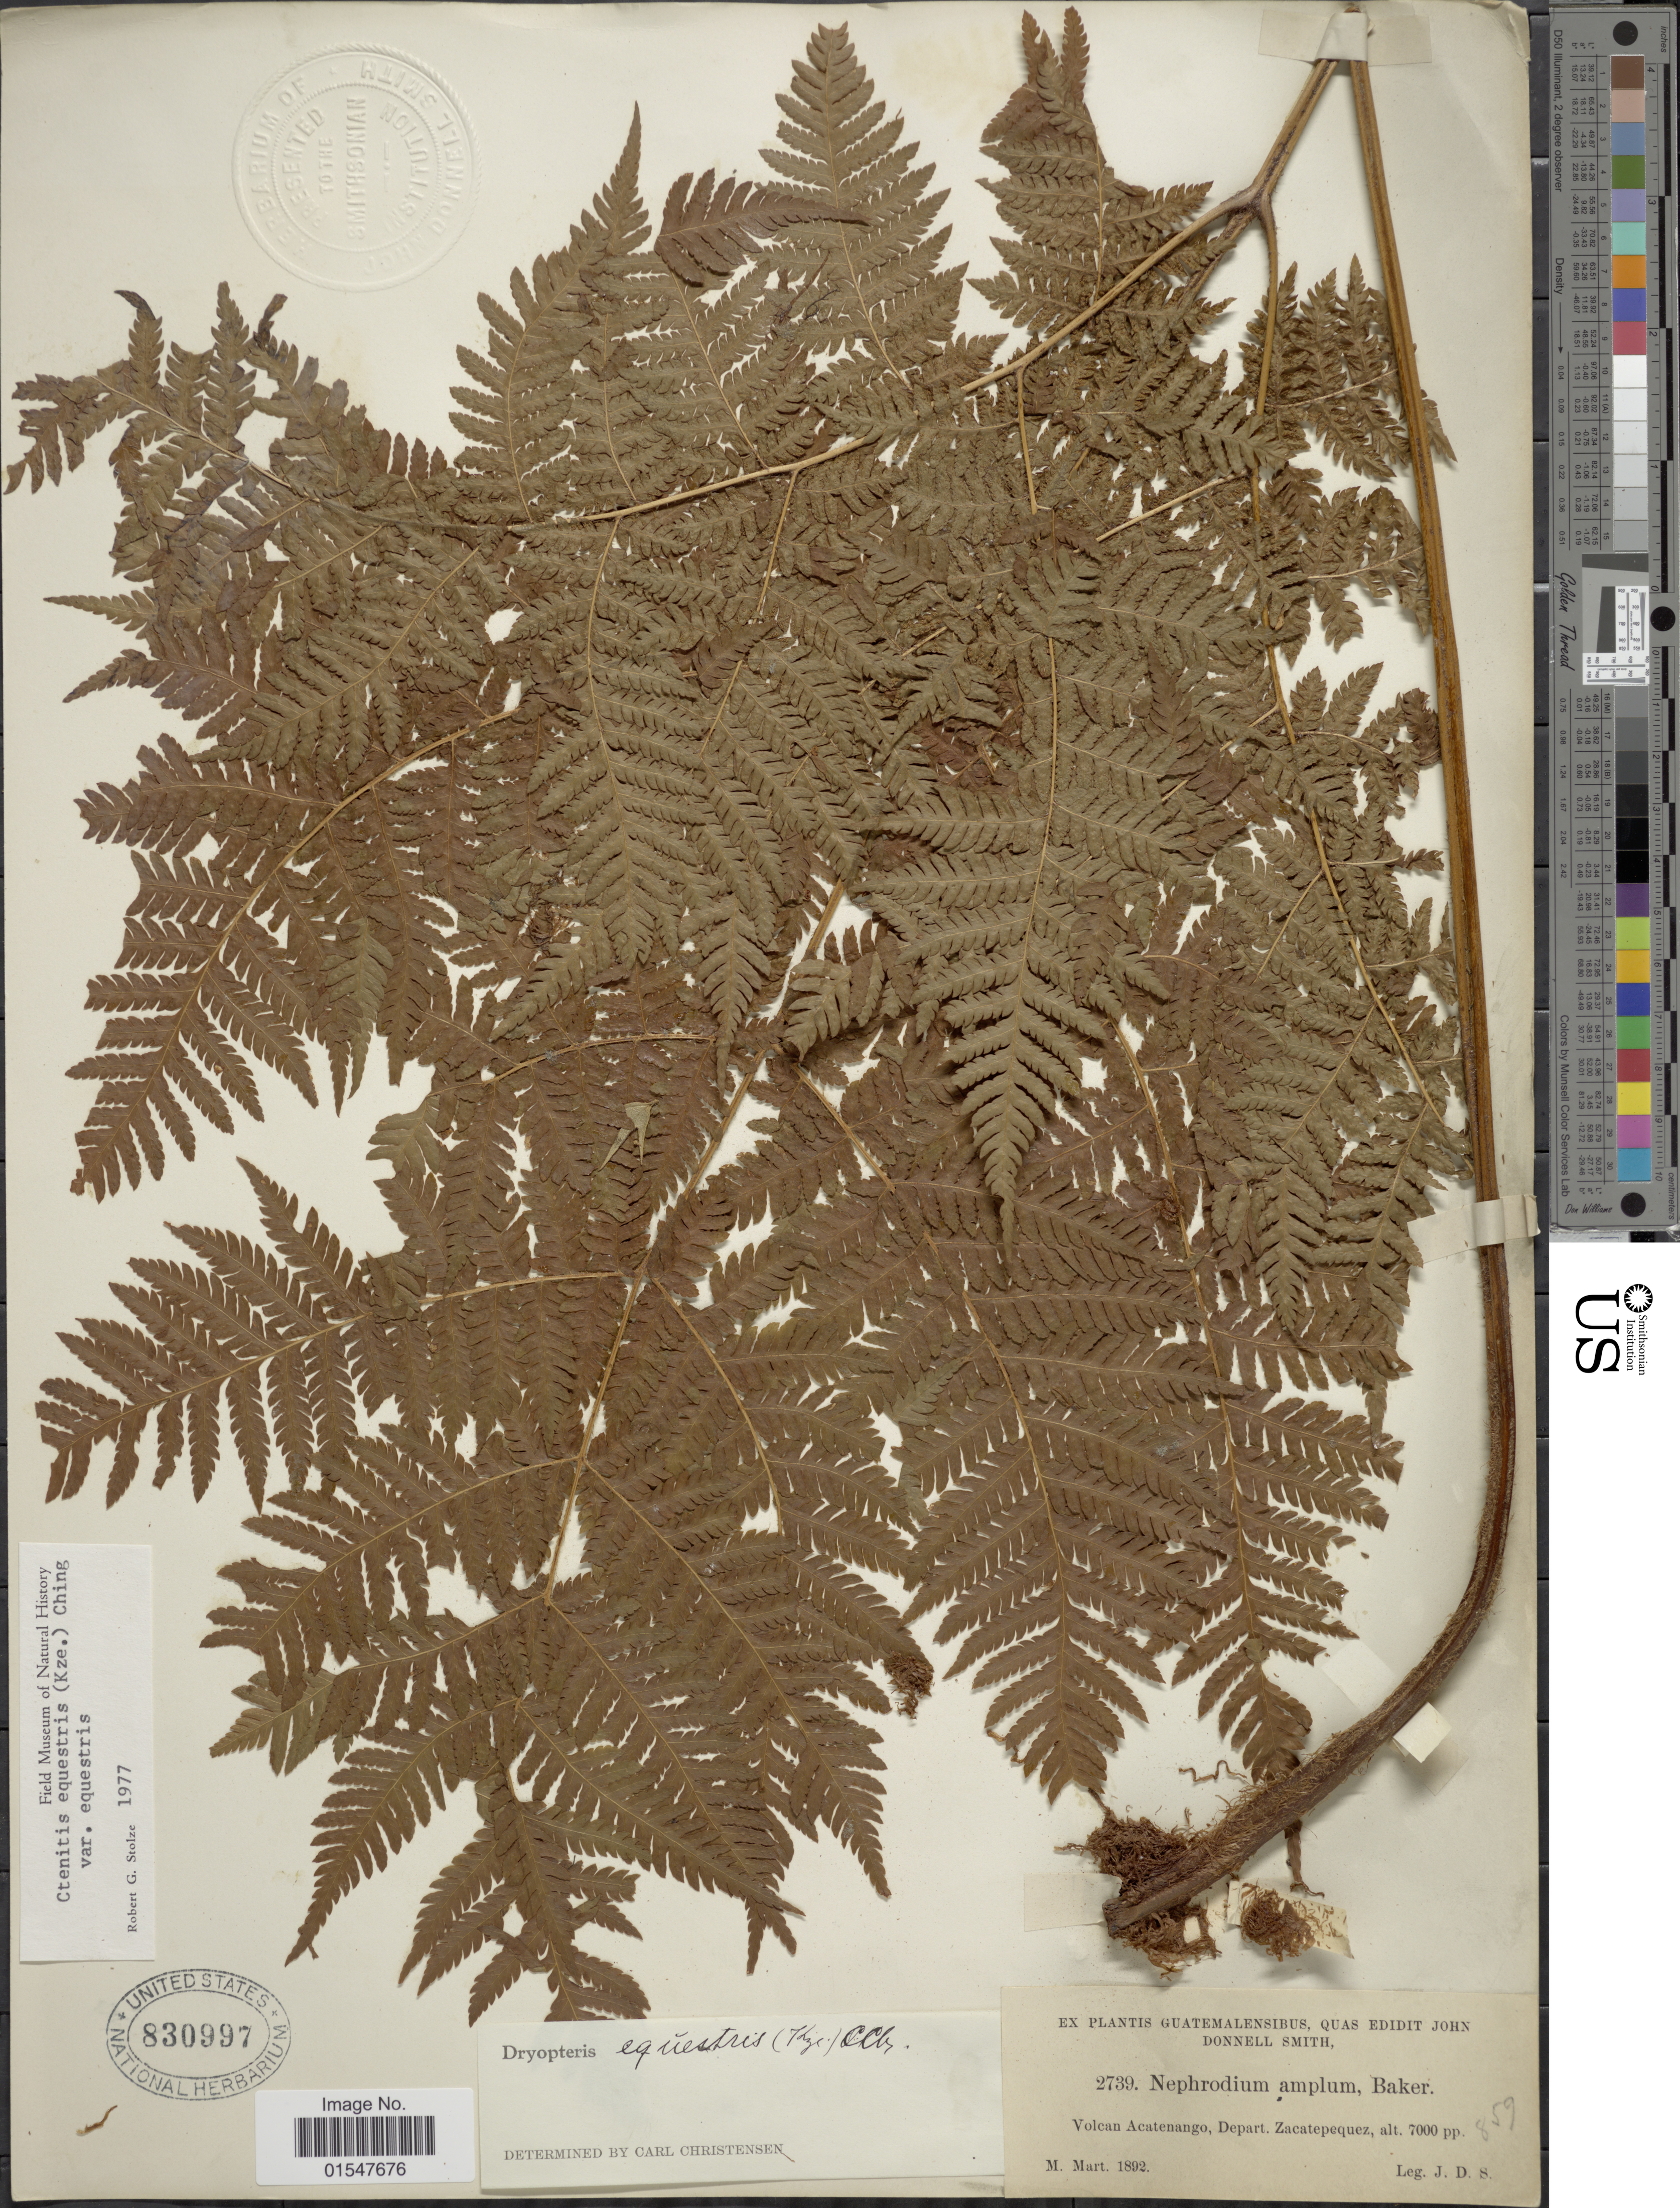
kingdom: Plantae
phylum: Tracheophyta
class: Polypodiopsida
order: Polypodiales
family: Dryopteridaceae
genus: Ctenitis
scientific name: Ctenitis equestris var. equestris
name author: (Kunze) Ching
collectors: J. Donnell Smith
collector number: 2739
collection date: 1892-05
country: Guatemala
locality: Volcan Acatenango, Depart. Zacatepequez.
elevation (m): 2134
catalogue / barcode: US 830997